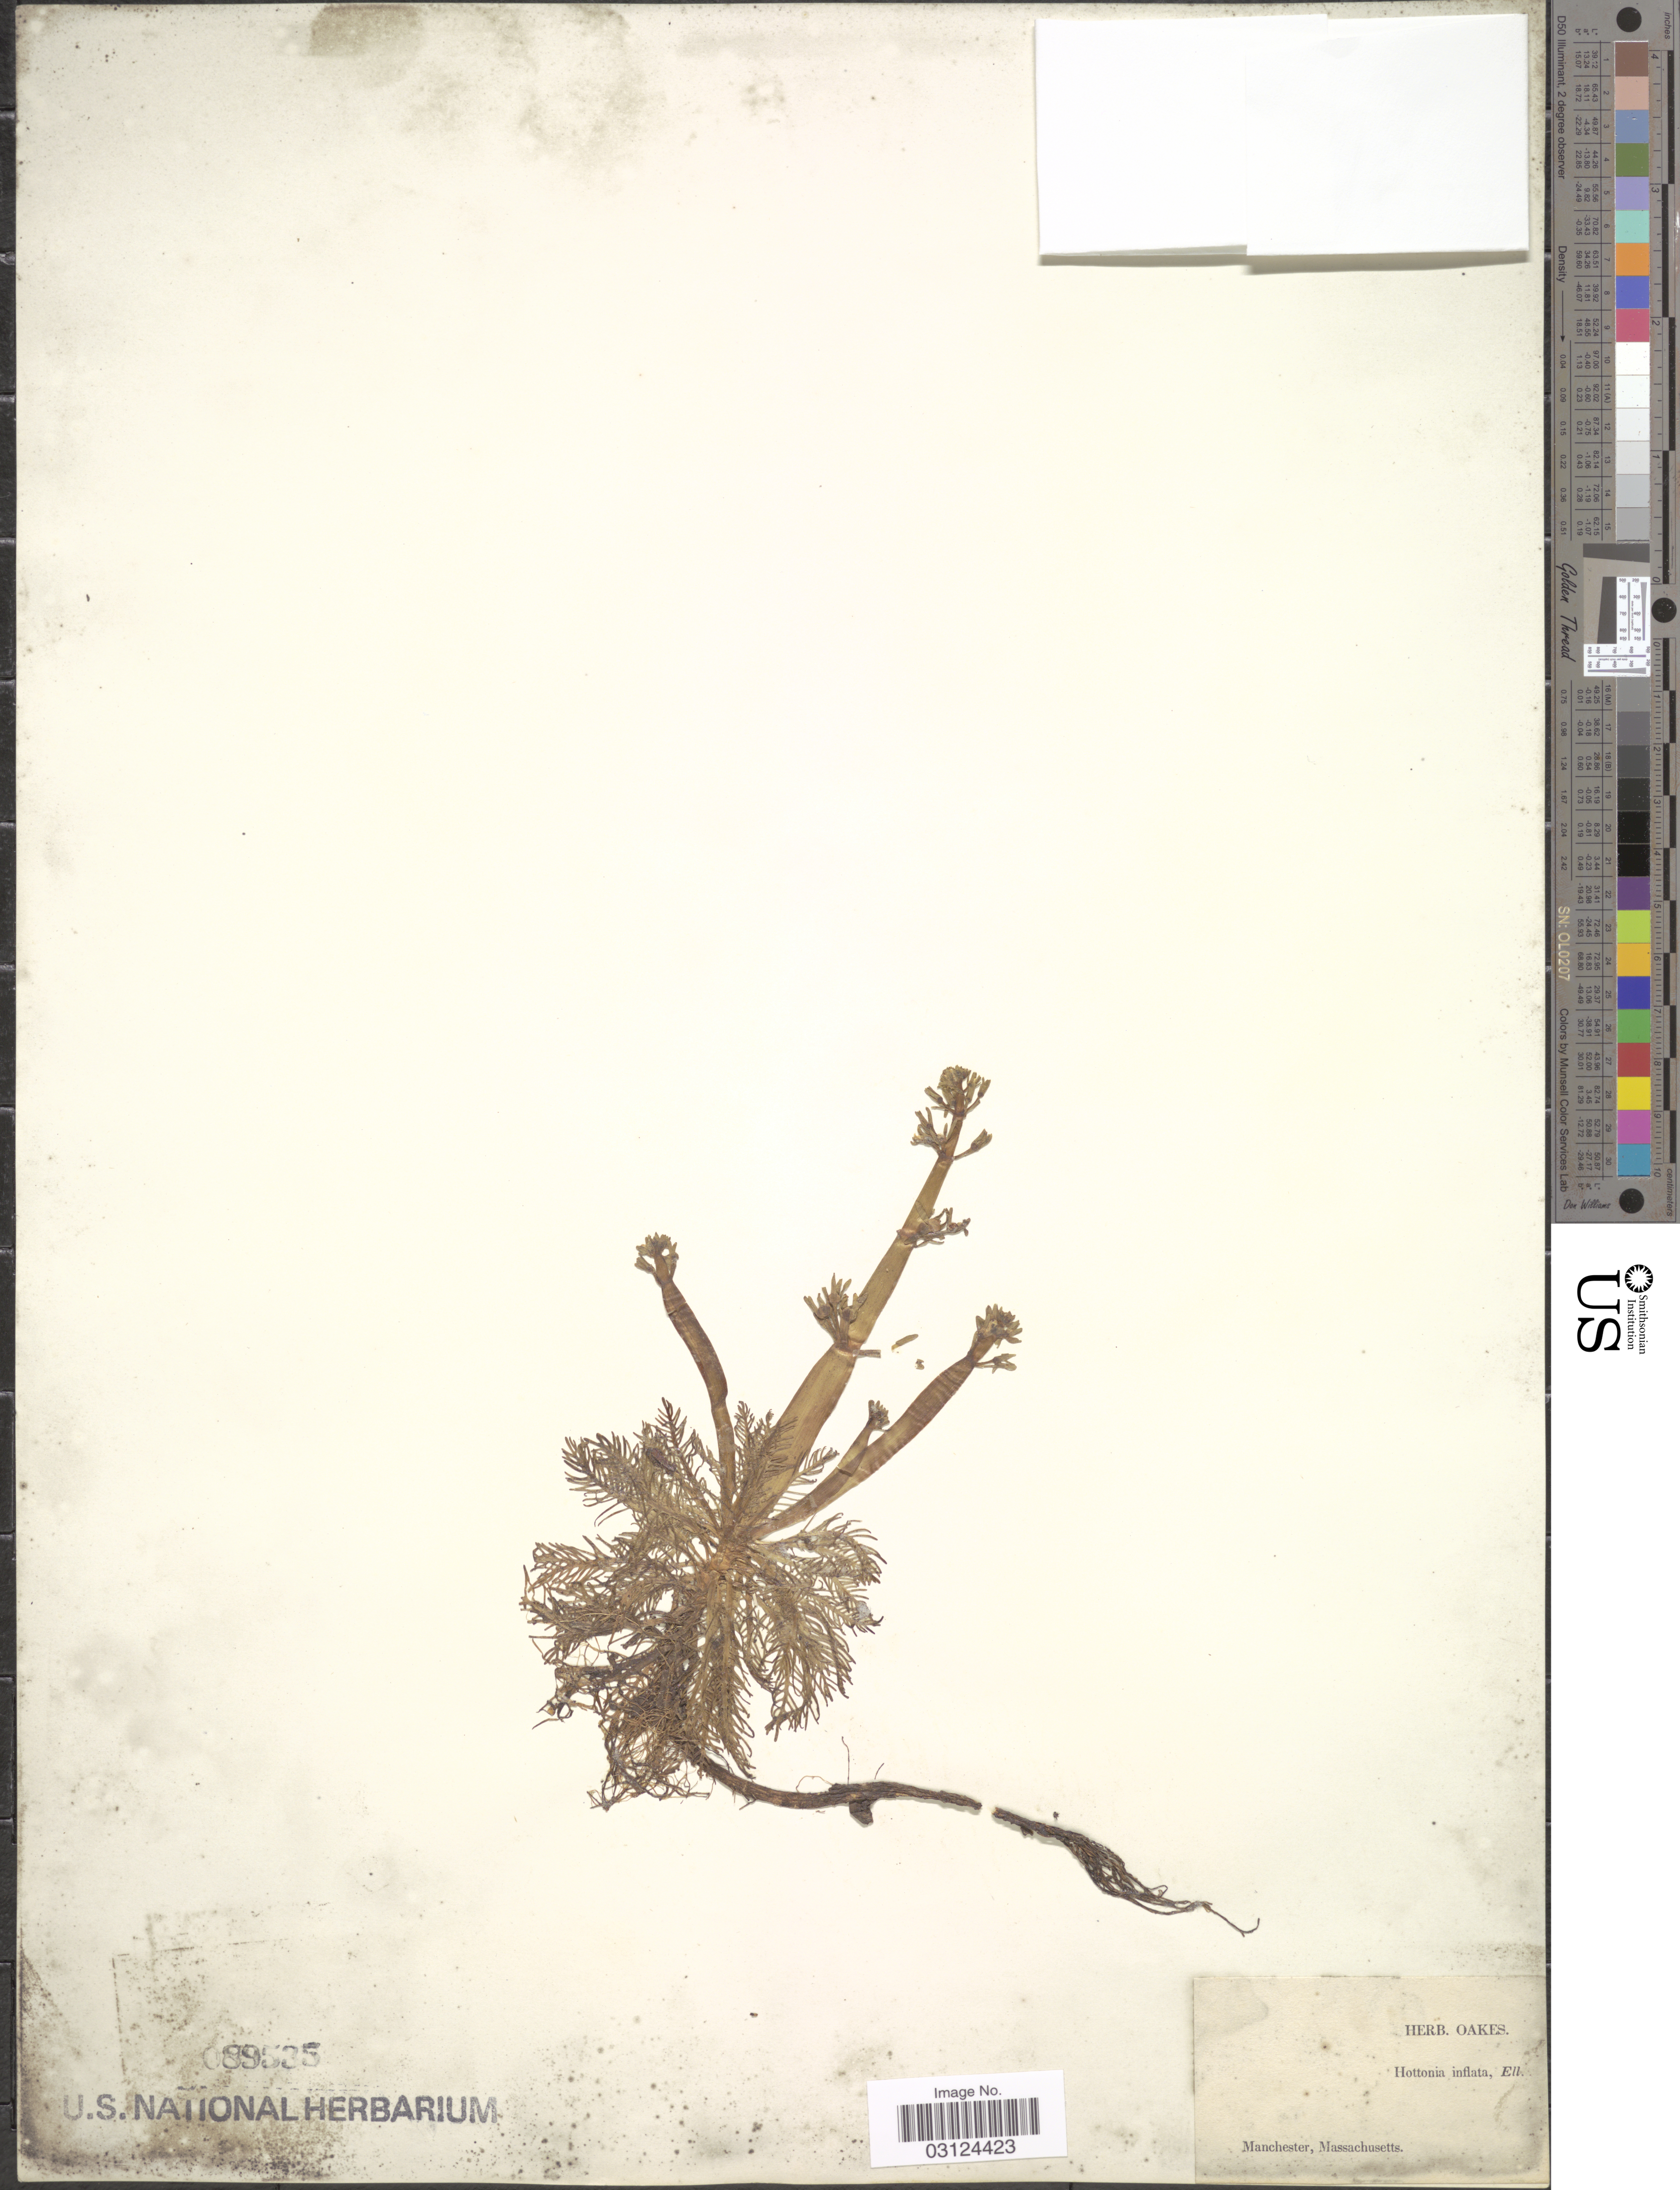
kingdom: Plantae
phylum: Tracheophyta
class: Magnoliopsida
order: Ericales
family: Primulaceae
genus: Hottonia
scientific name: Hottonia inflata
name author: Elliott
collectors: ex herb. Oakes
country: United States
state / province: Massachusetts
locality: Manchester.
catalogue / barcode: US 89535